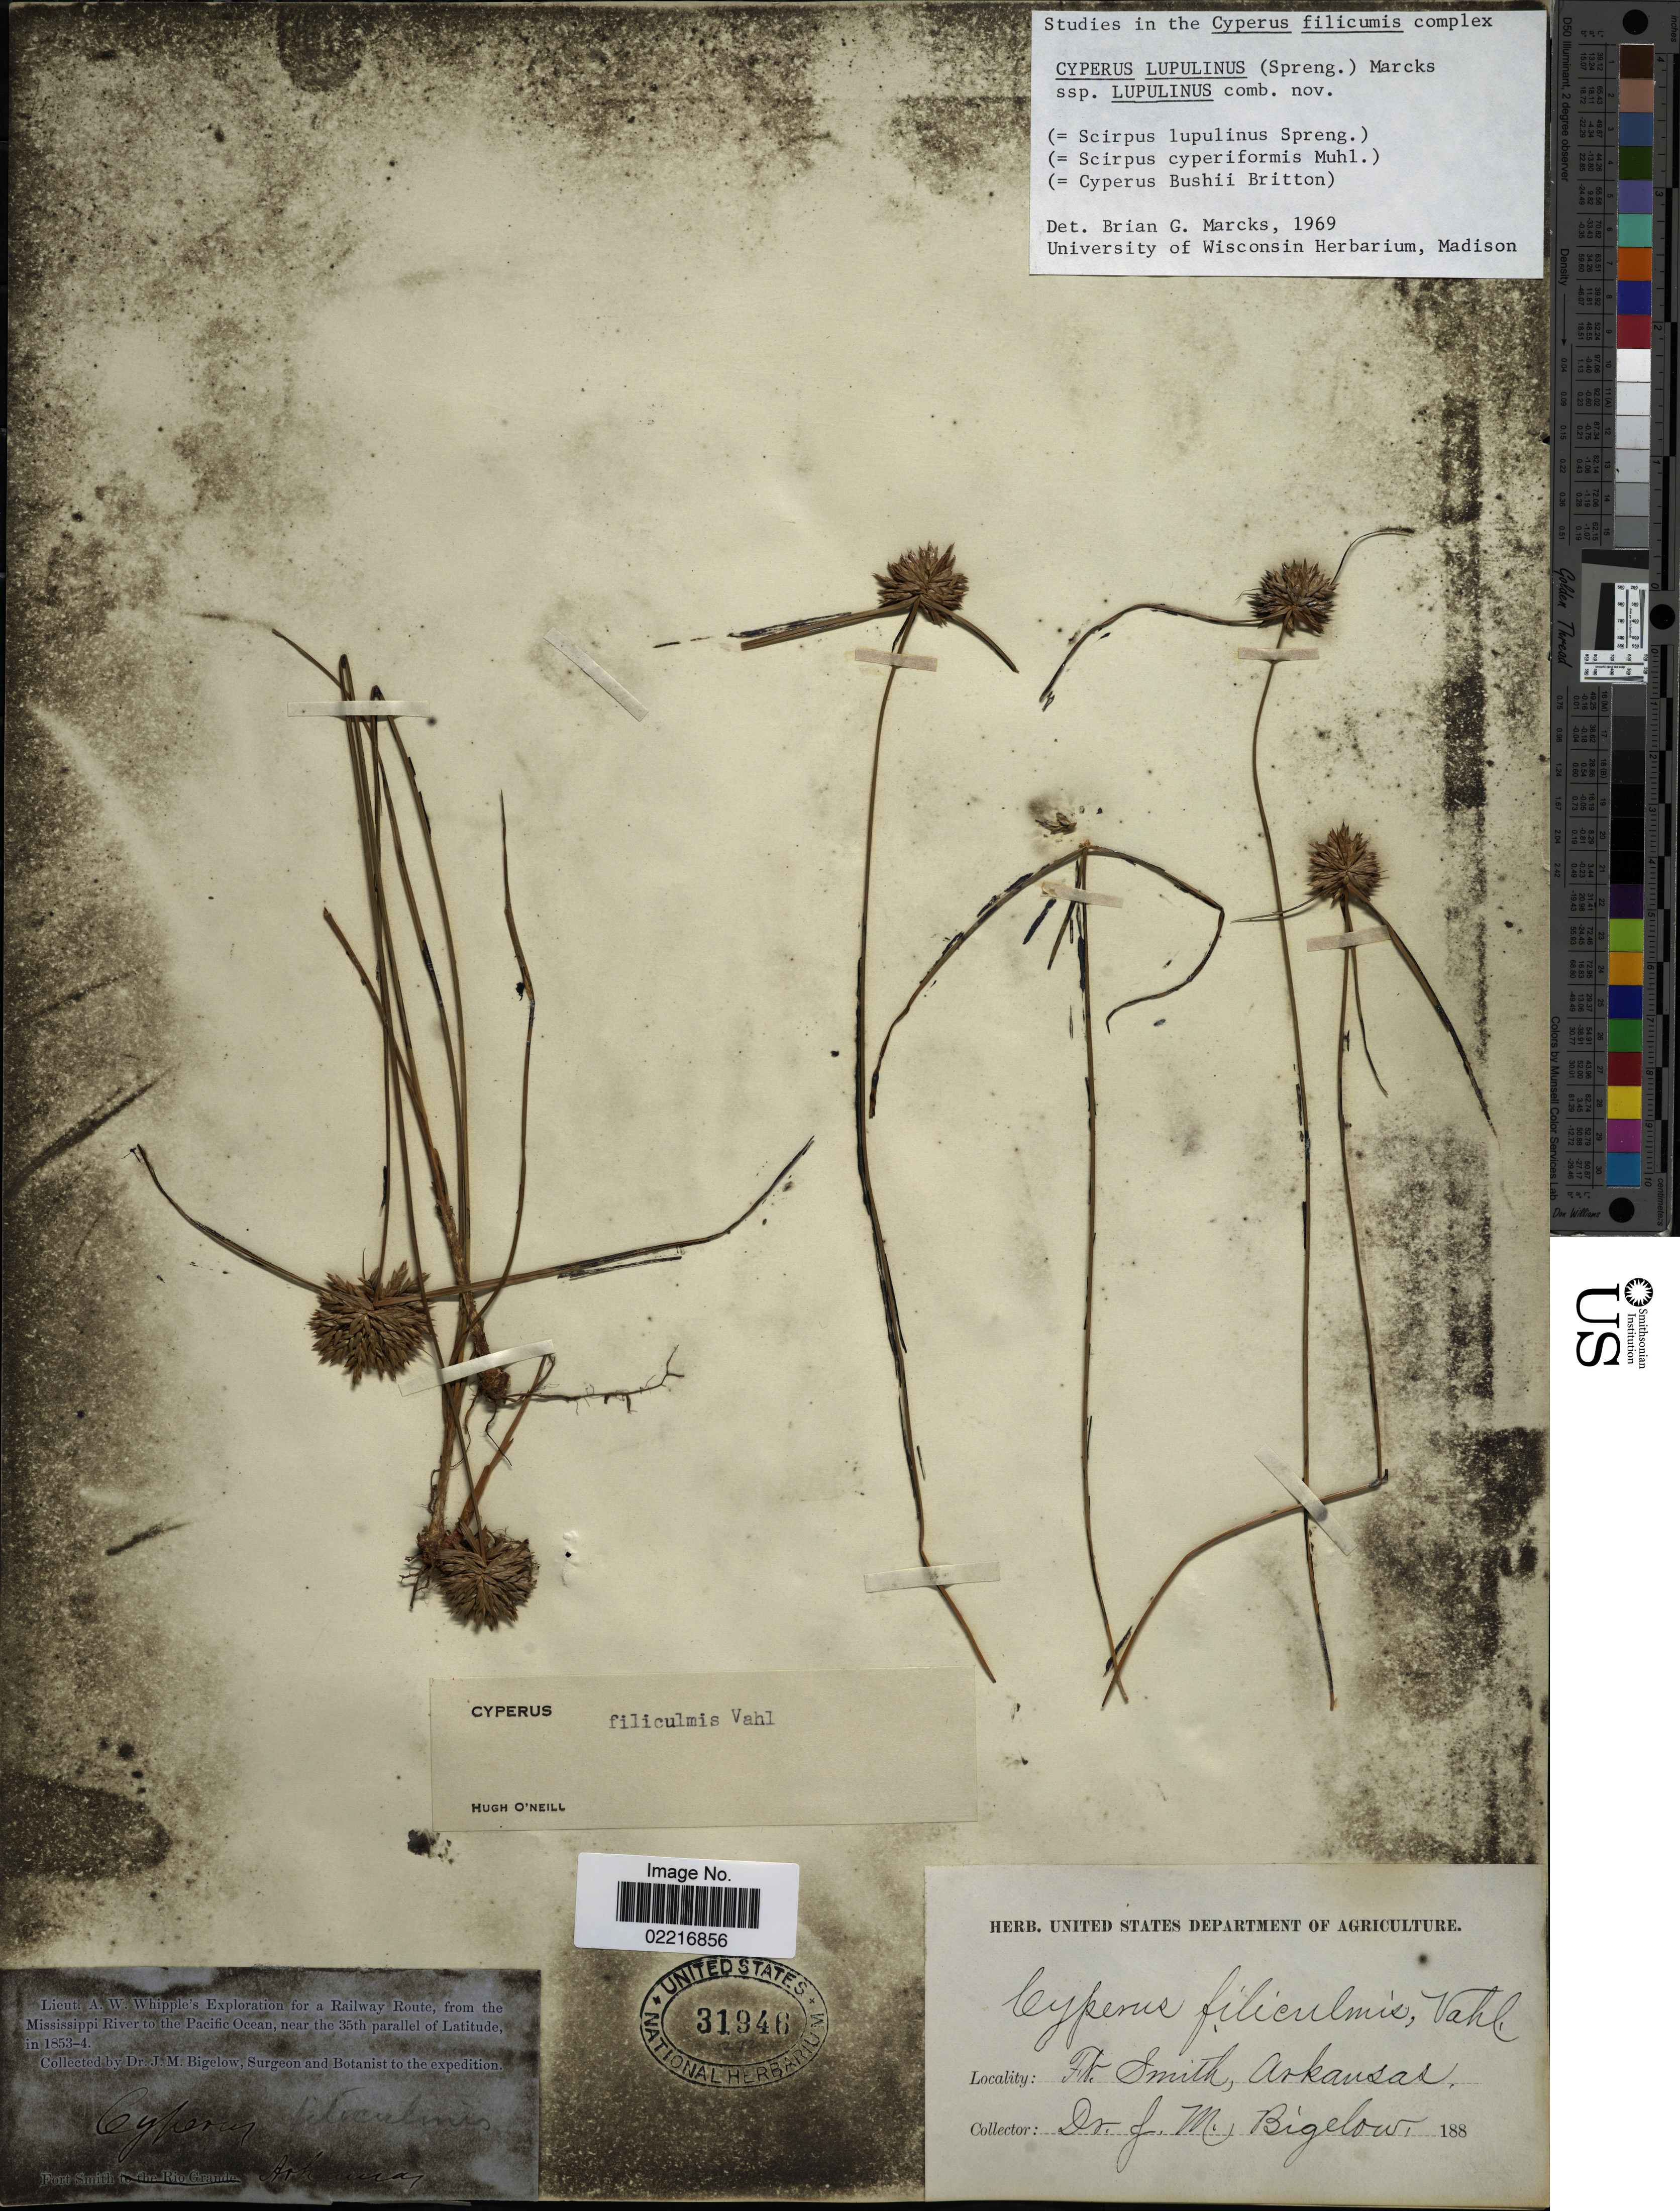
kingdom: Plantae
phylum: Tracheophyta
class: Liliopsida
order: Poales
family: Cyperaceae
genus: Cyperus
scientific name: Cyperus lupulinus subsp. lupulinus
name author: (Spreng.) Marcks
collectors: J. M. Bigelow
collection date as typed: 188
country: United States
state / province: Arkansas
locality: Fort Smith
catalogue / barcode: US 31946